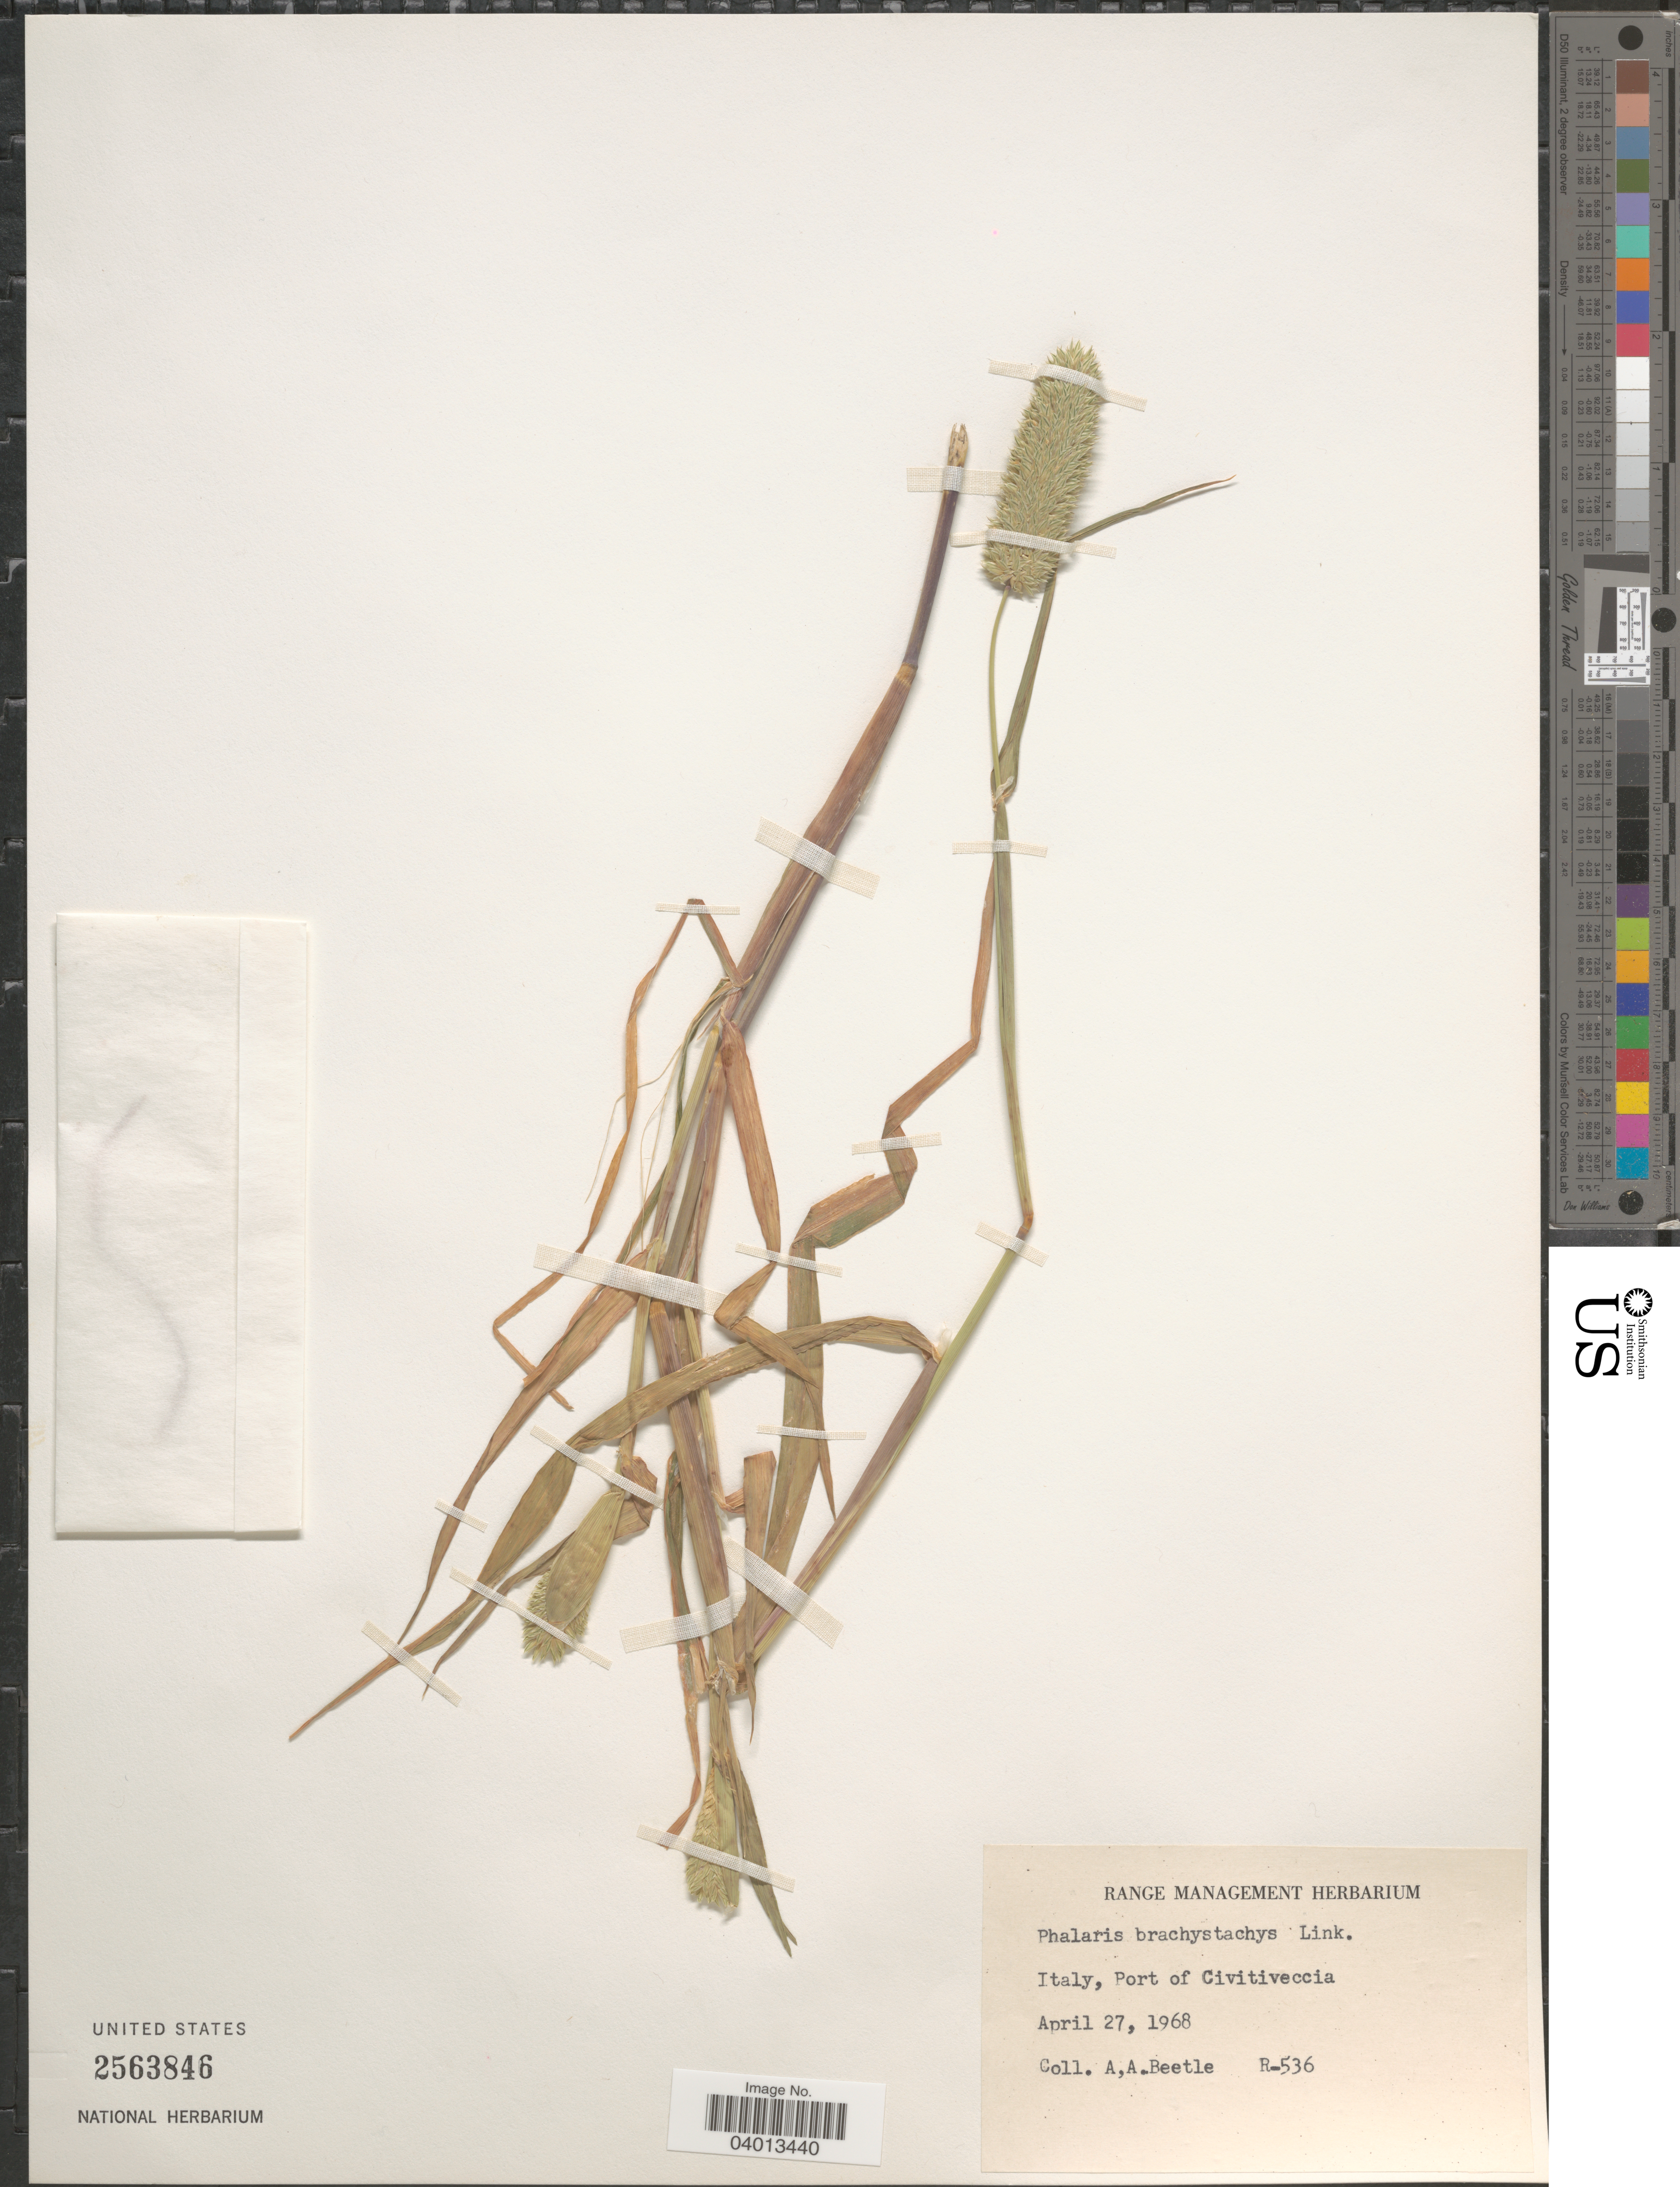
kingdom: Plantae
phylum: Tracheophyta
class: Liliopsida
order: Poales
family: Poaceae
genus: Phalaris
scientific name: Phalaris brachystachys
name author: Link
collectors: A. A. Beetle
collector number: R-536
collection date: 1968-04-27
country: Italy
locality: Port of Civitiveccia.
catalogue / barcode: US 2563846